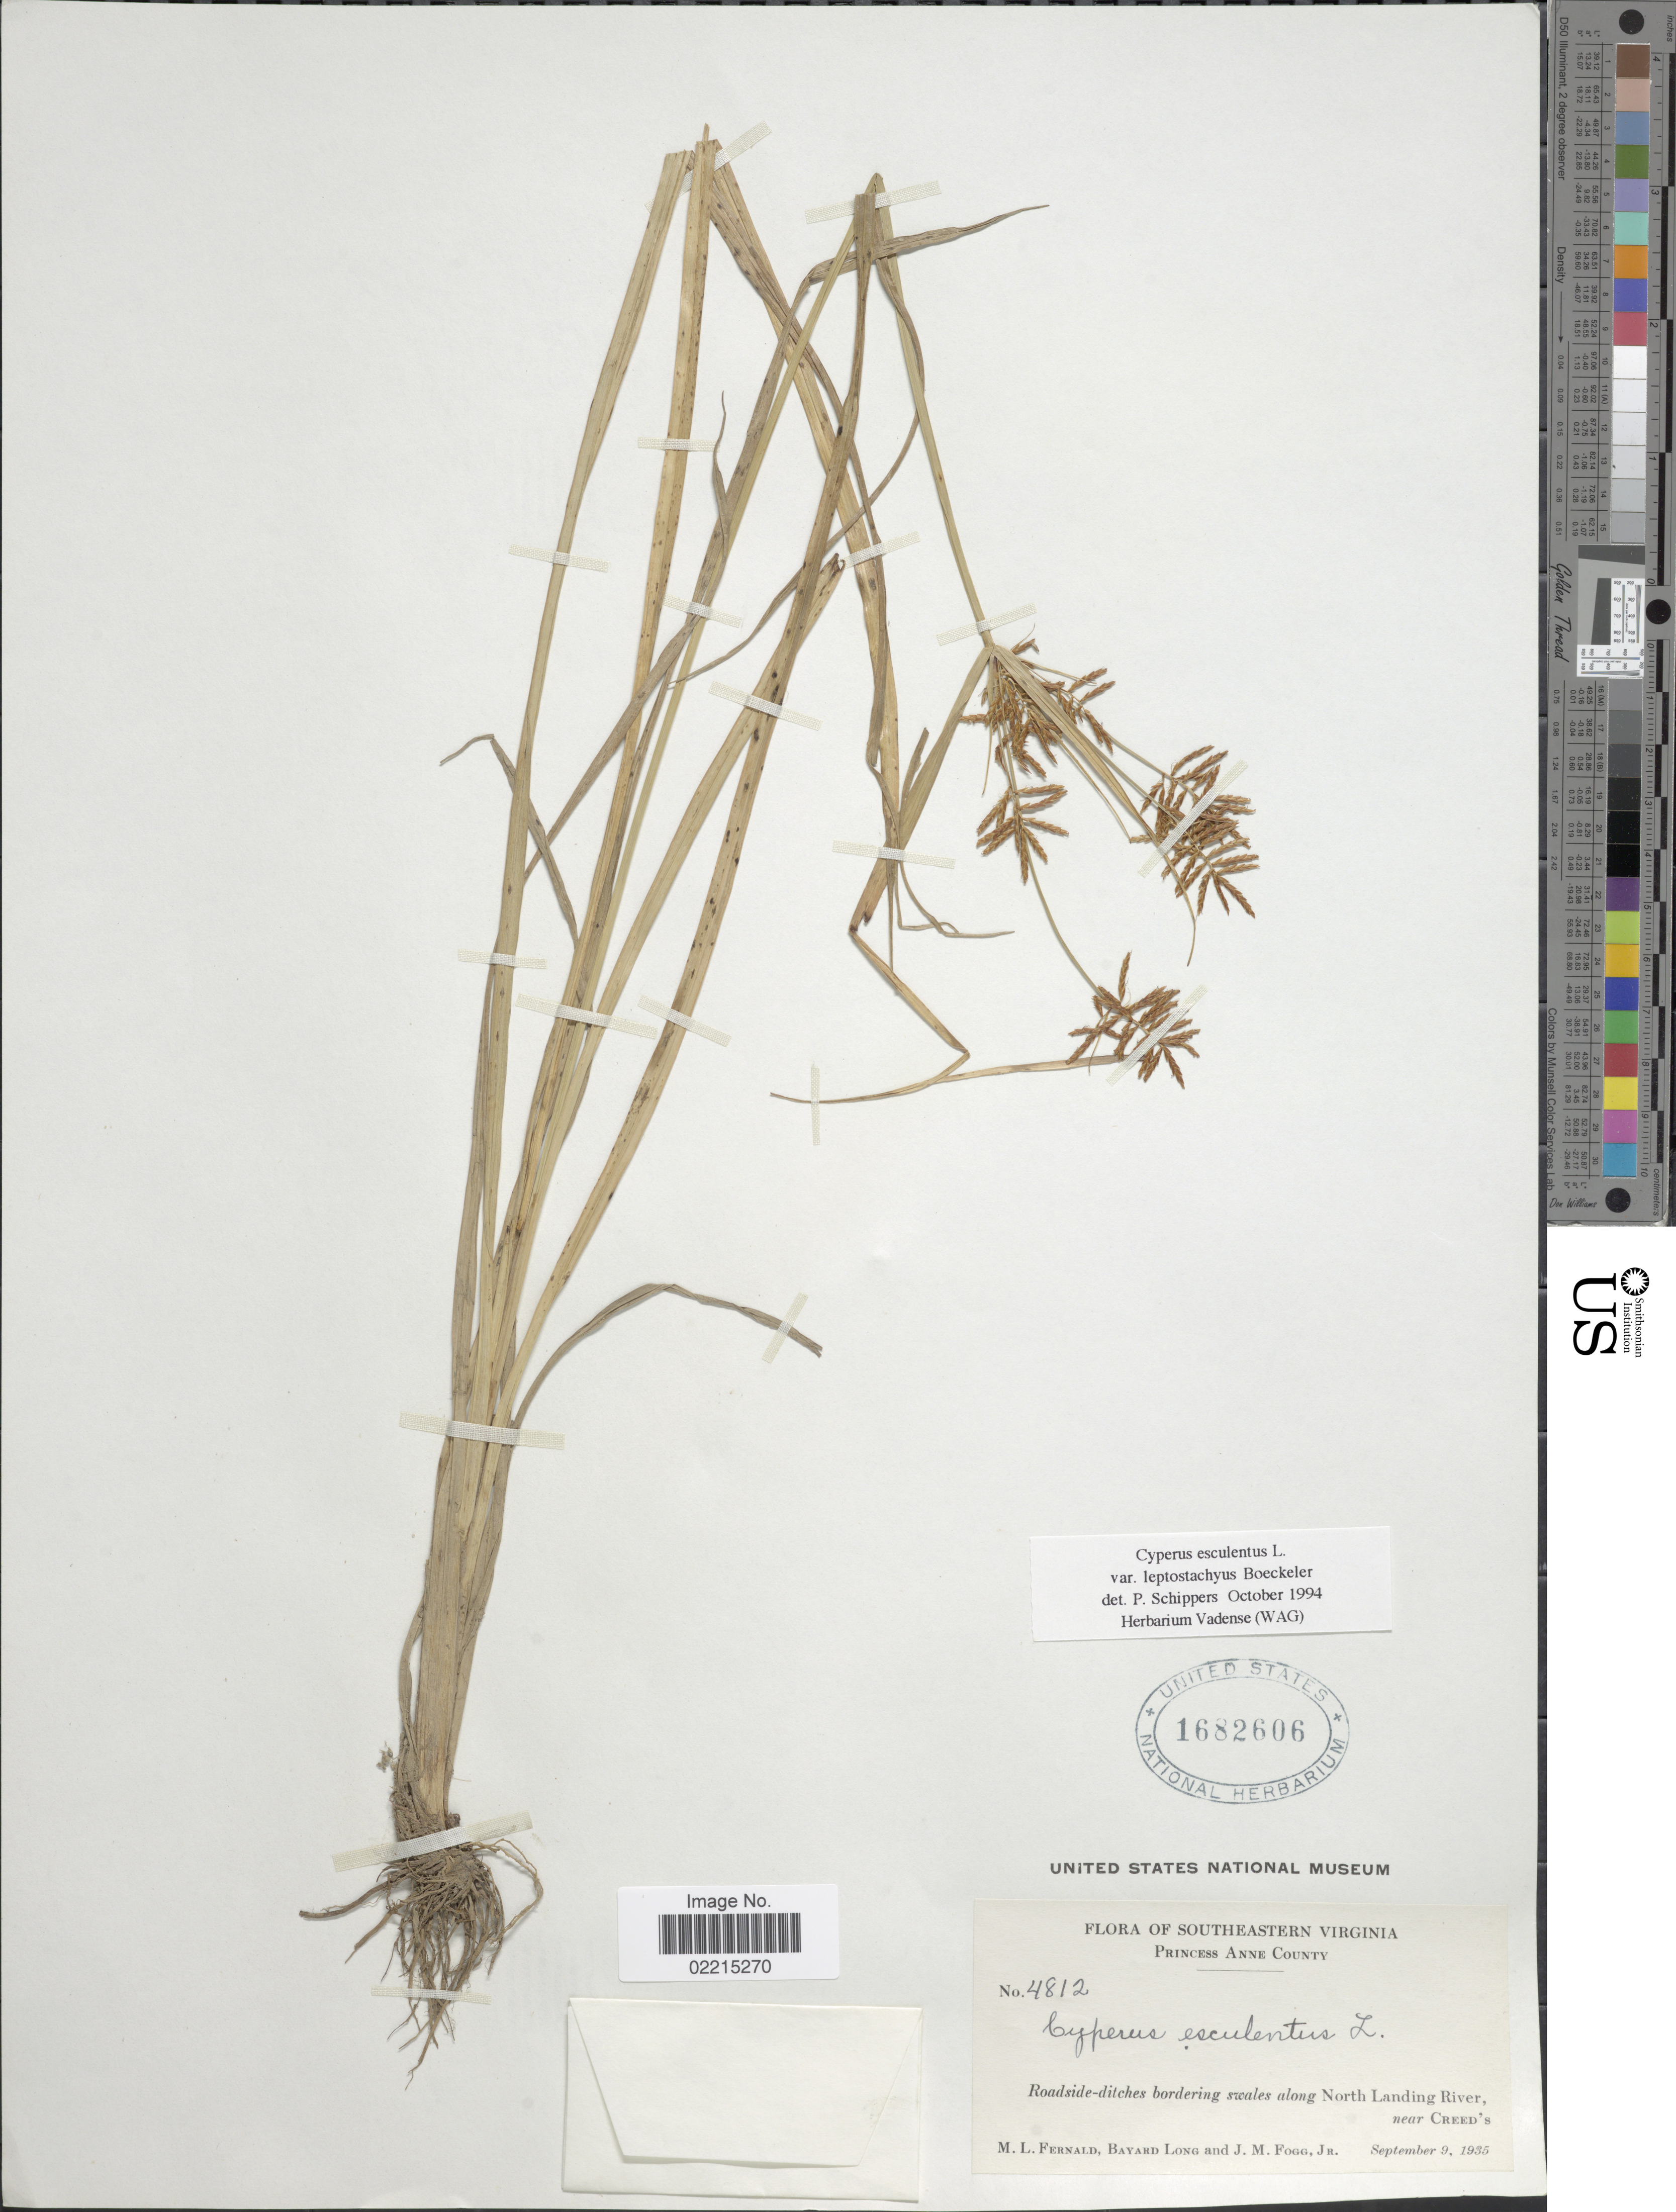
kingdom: Plantae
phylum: Tracheophyta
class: Liliopsida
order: Poales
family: Cyperaceae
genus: Cyperus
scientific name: Cyperus esculentus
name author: L.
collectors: M. L. Fernald, B. Long & J. Fogg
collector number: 4812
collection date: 1935-09-09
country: United States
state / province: Virginia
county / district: City of Virginia Beach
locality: Southeastern Virginia, Princess Anne (=historic county name) County, along North Landing River near Creed' s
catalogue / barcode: US 1682606